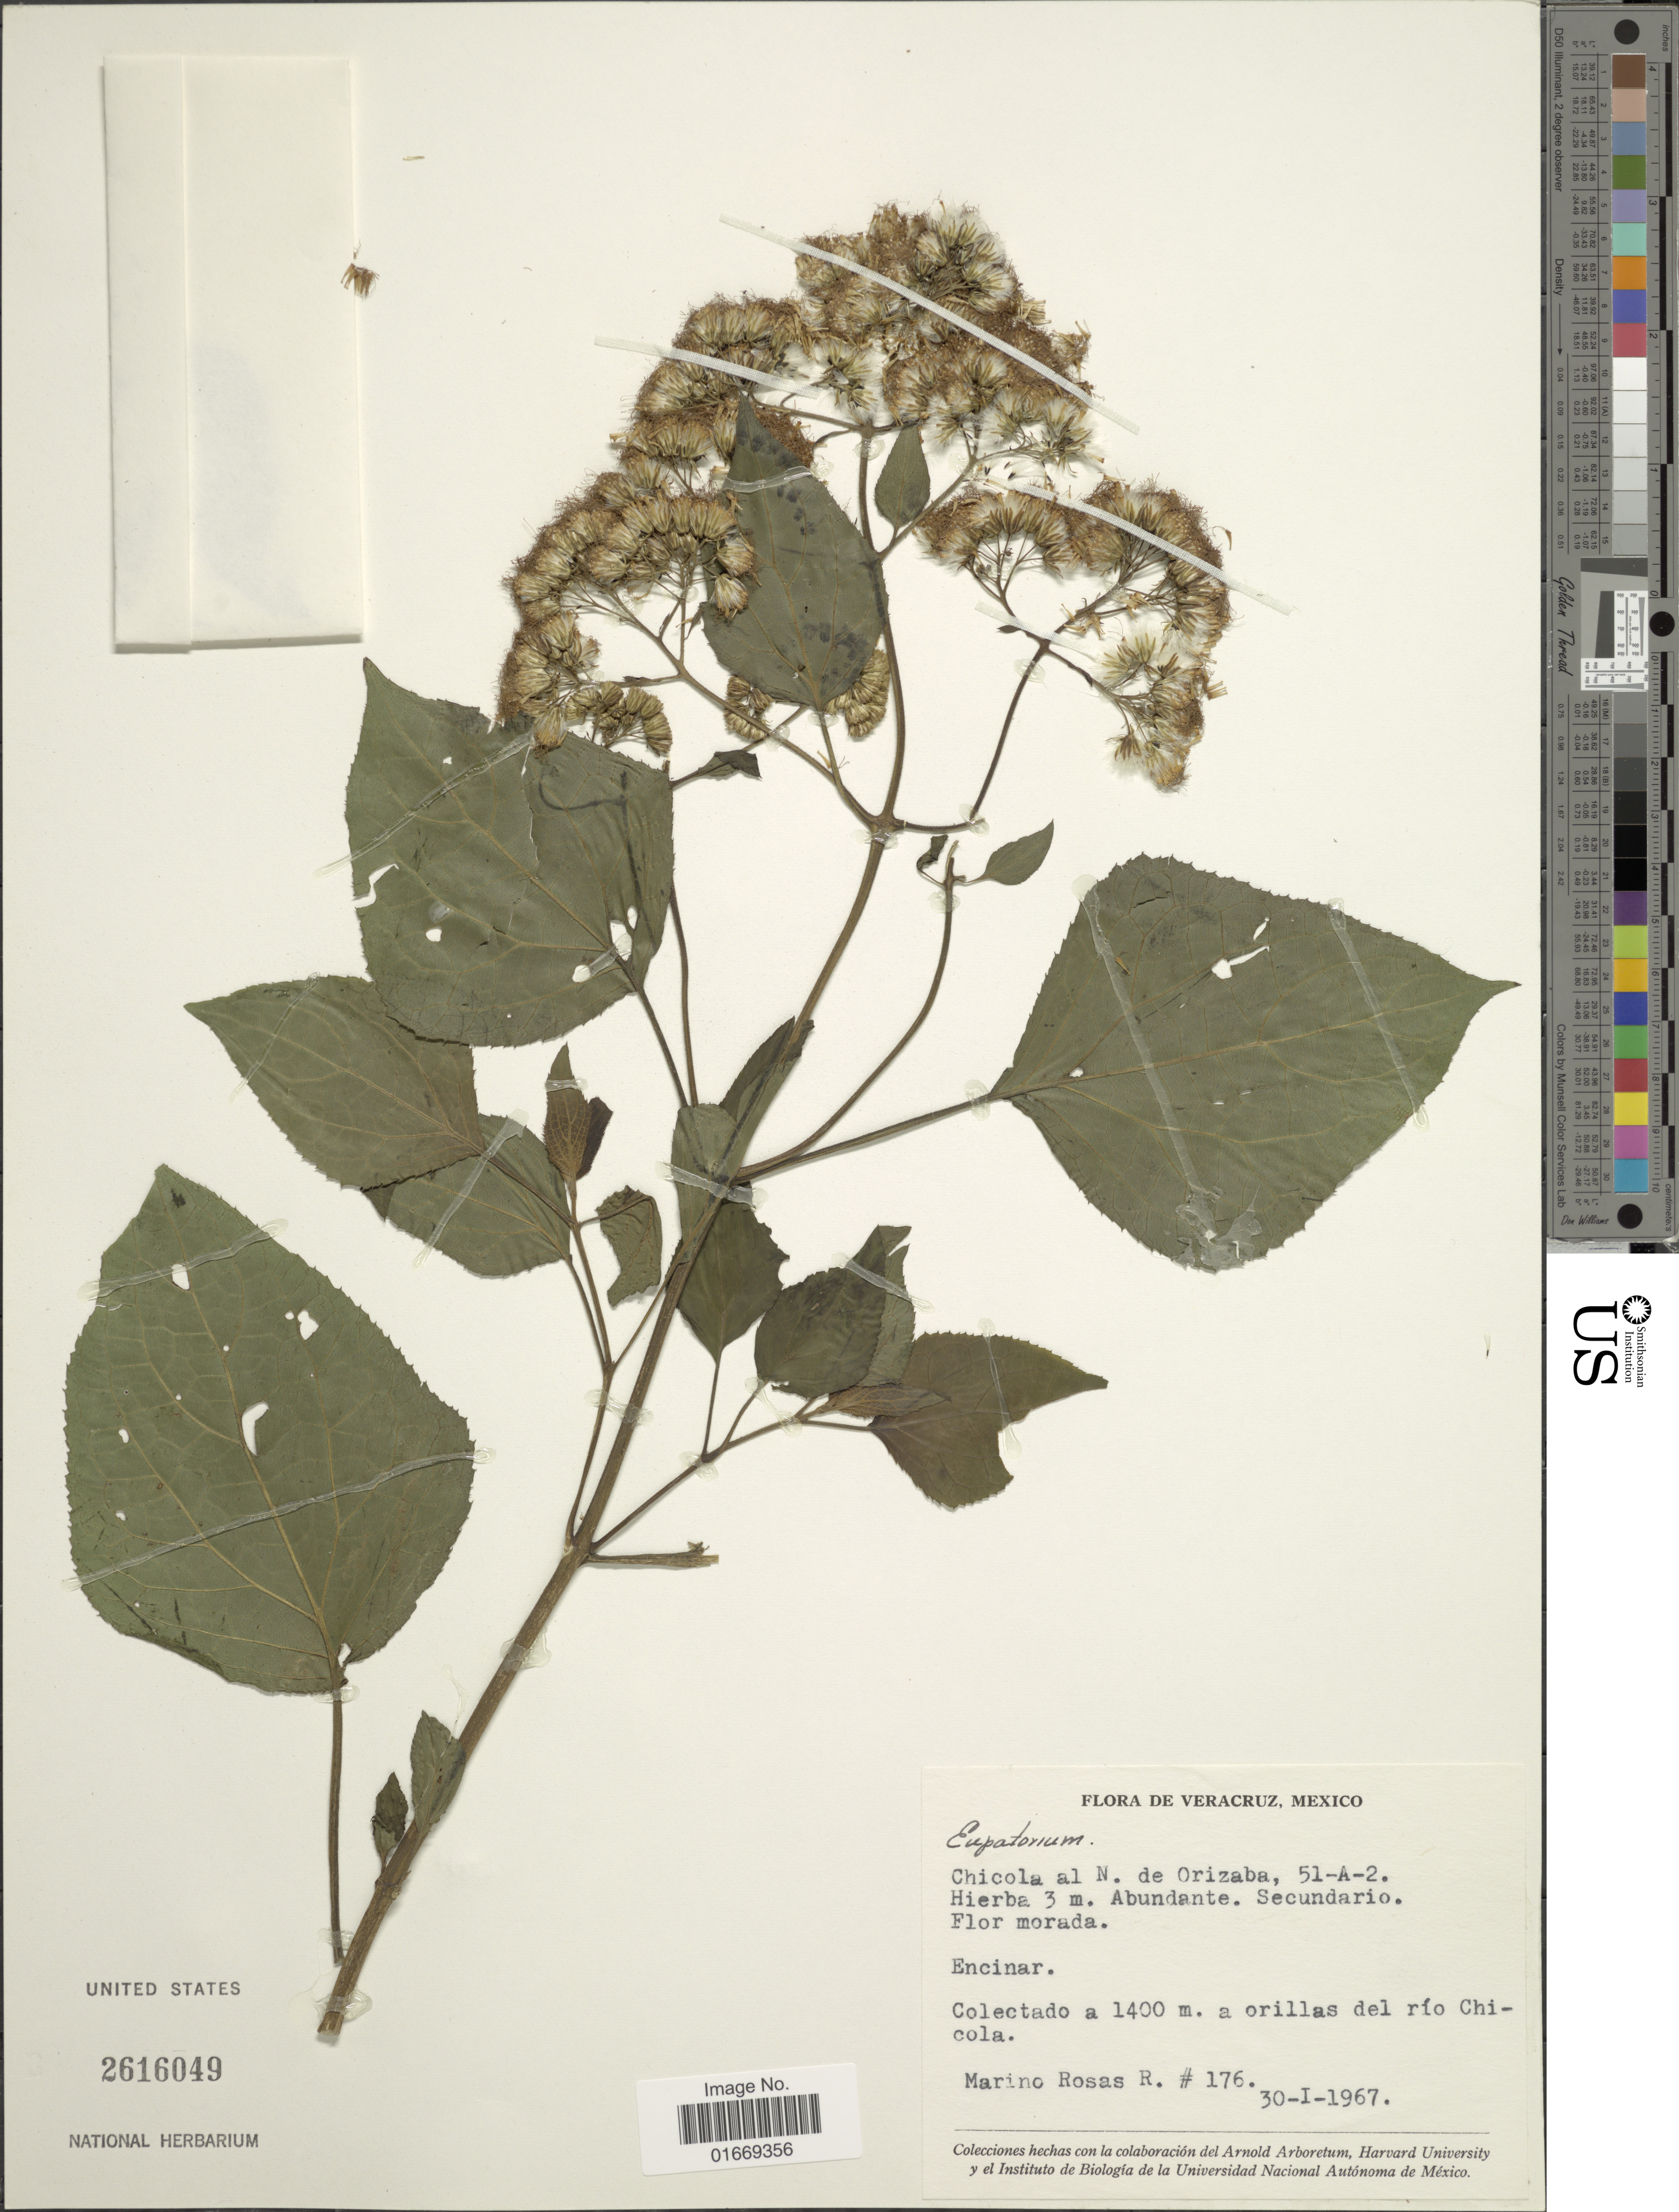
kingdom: Plantae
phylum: Tracheophyta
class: Magnoliopsida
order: Asterales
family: Asteraceae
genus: Bartlettina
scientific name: Bartlettina oresbia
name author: (B.L. Rob.) R.M. King & H. Rob.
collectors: M. Rosas R.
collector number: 176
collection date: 1967-01-30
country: Mexico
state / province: Veracruz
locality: Chicola al N. de Orizaba, 51-A-2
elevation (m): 1400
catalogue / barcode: US 2616049